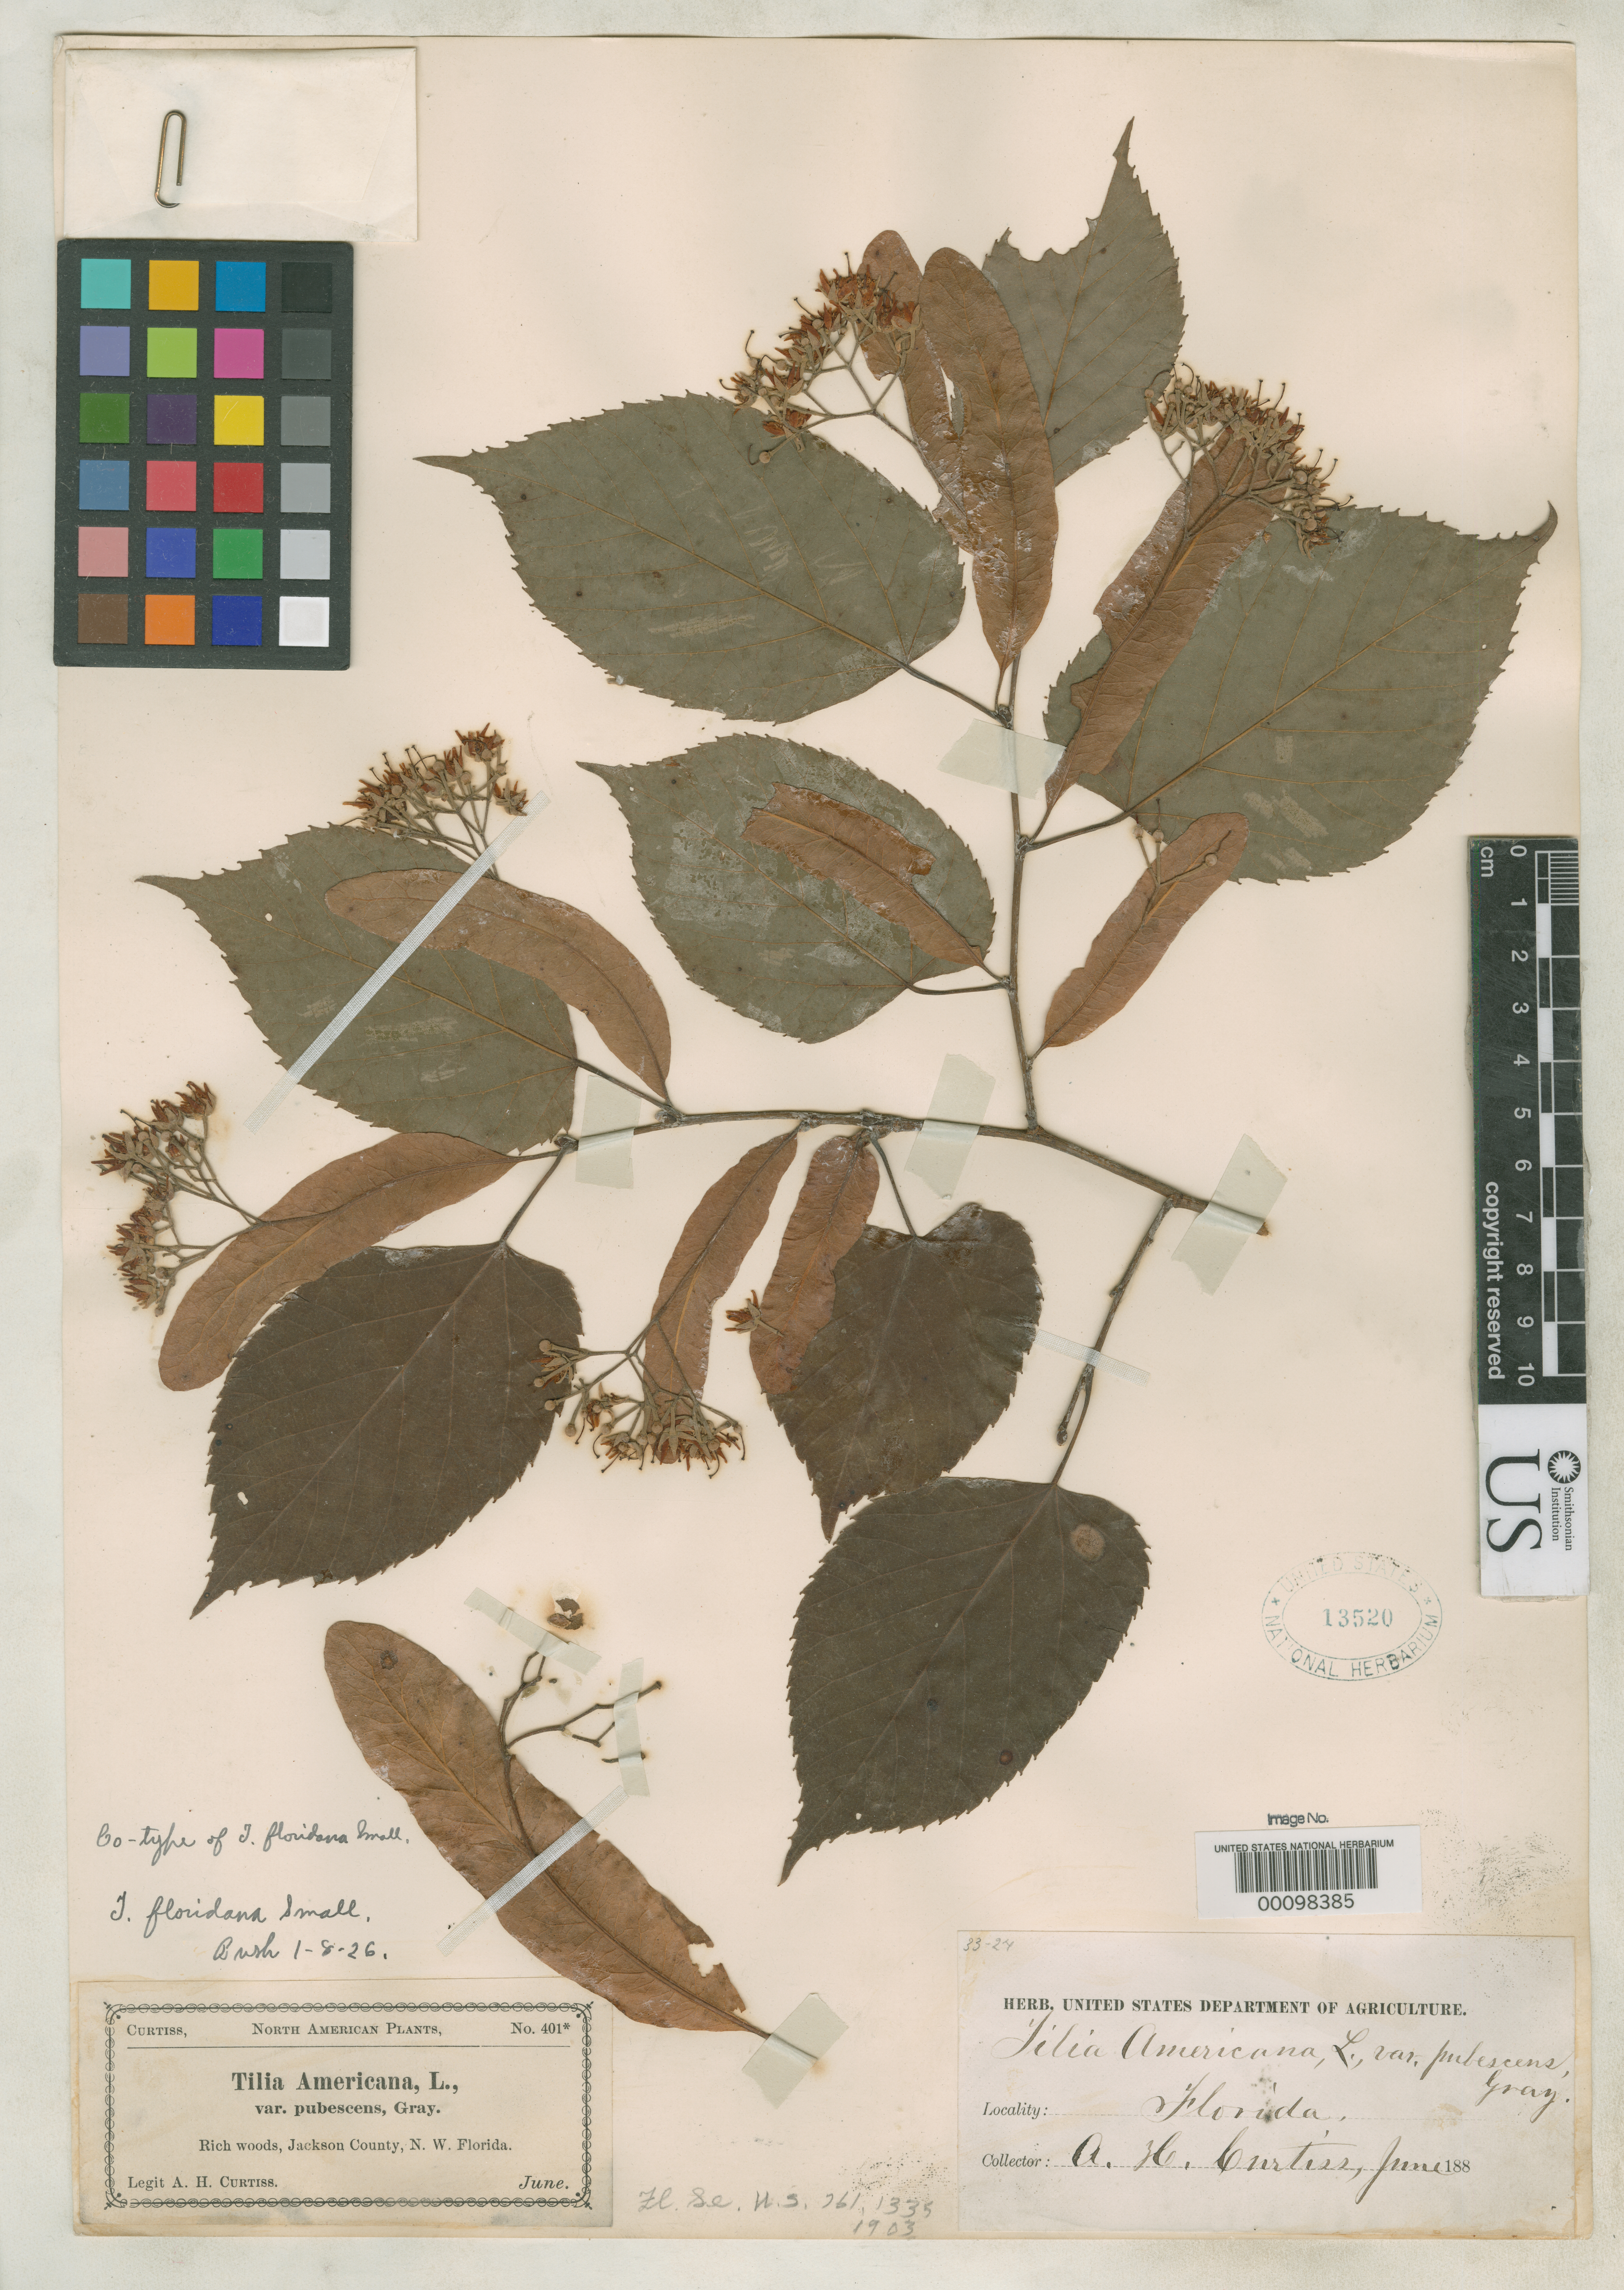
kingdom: Plantae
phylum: Tracheophyta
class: Magnoliopsida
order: Malvales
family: Malvaceae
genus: Tilia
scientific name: Tilia floridana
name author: Small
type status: Isotype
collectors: A. H. Curtiss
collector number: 401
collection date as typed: Jun 188-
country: United States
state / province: Florida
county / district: Jackson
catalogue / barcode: US 13520